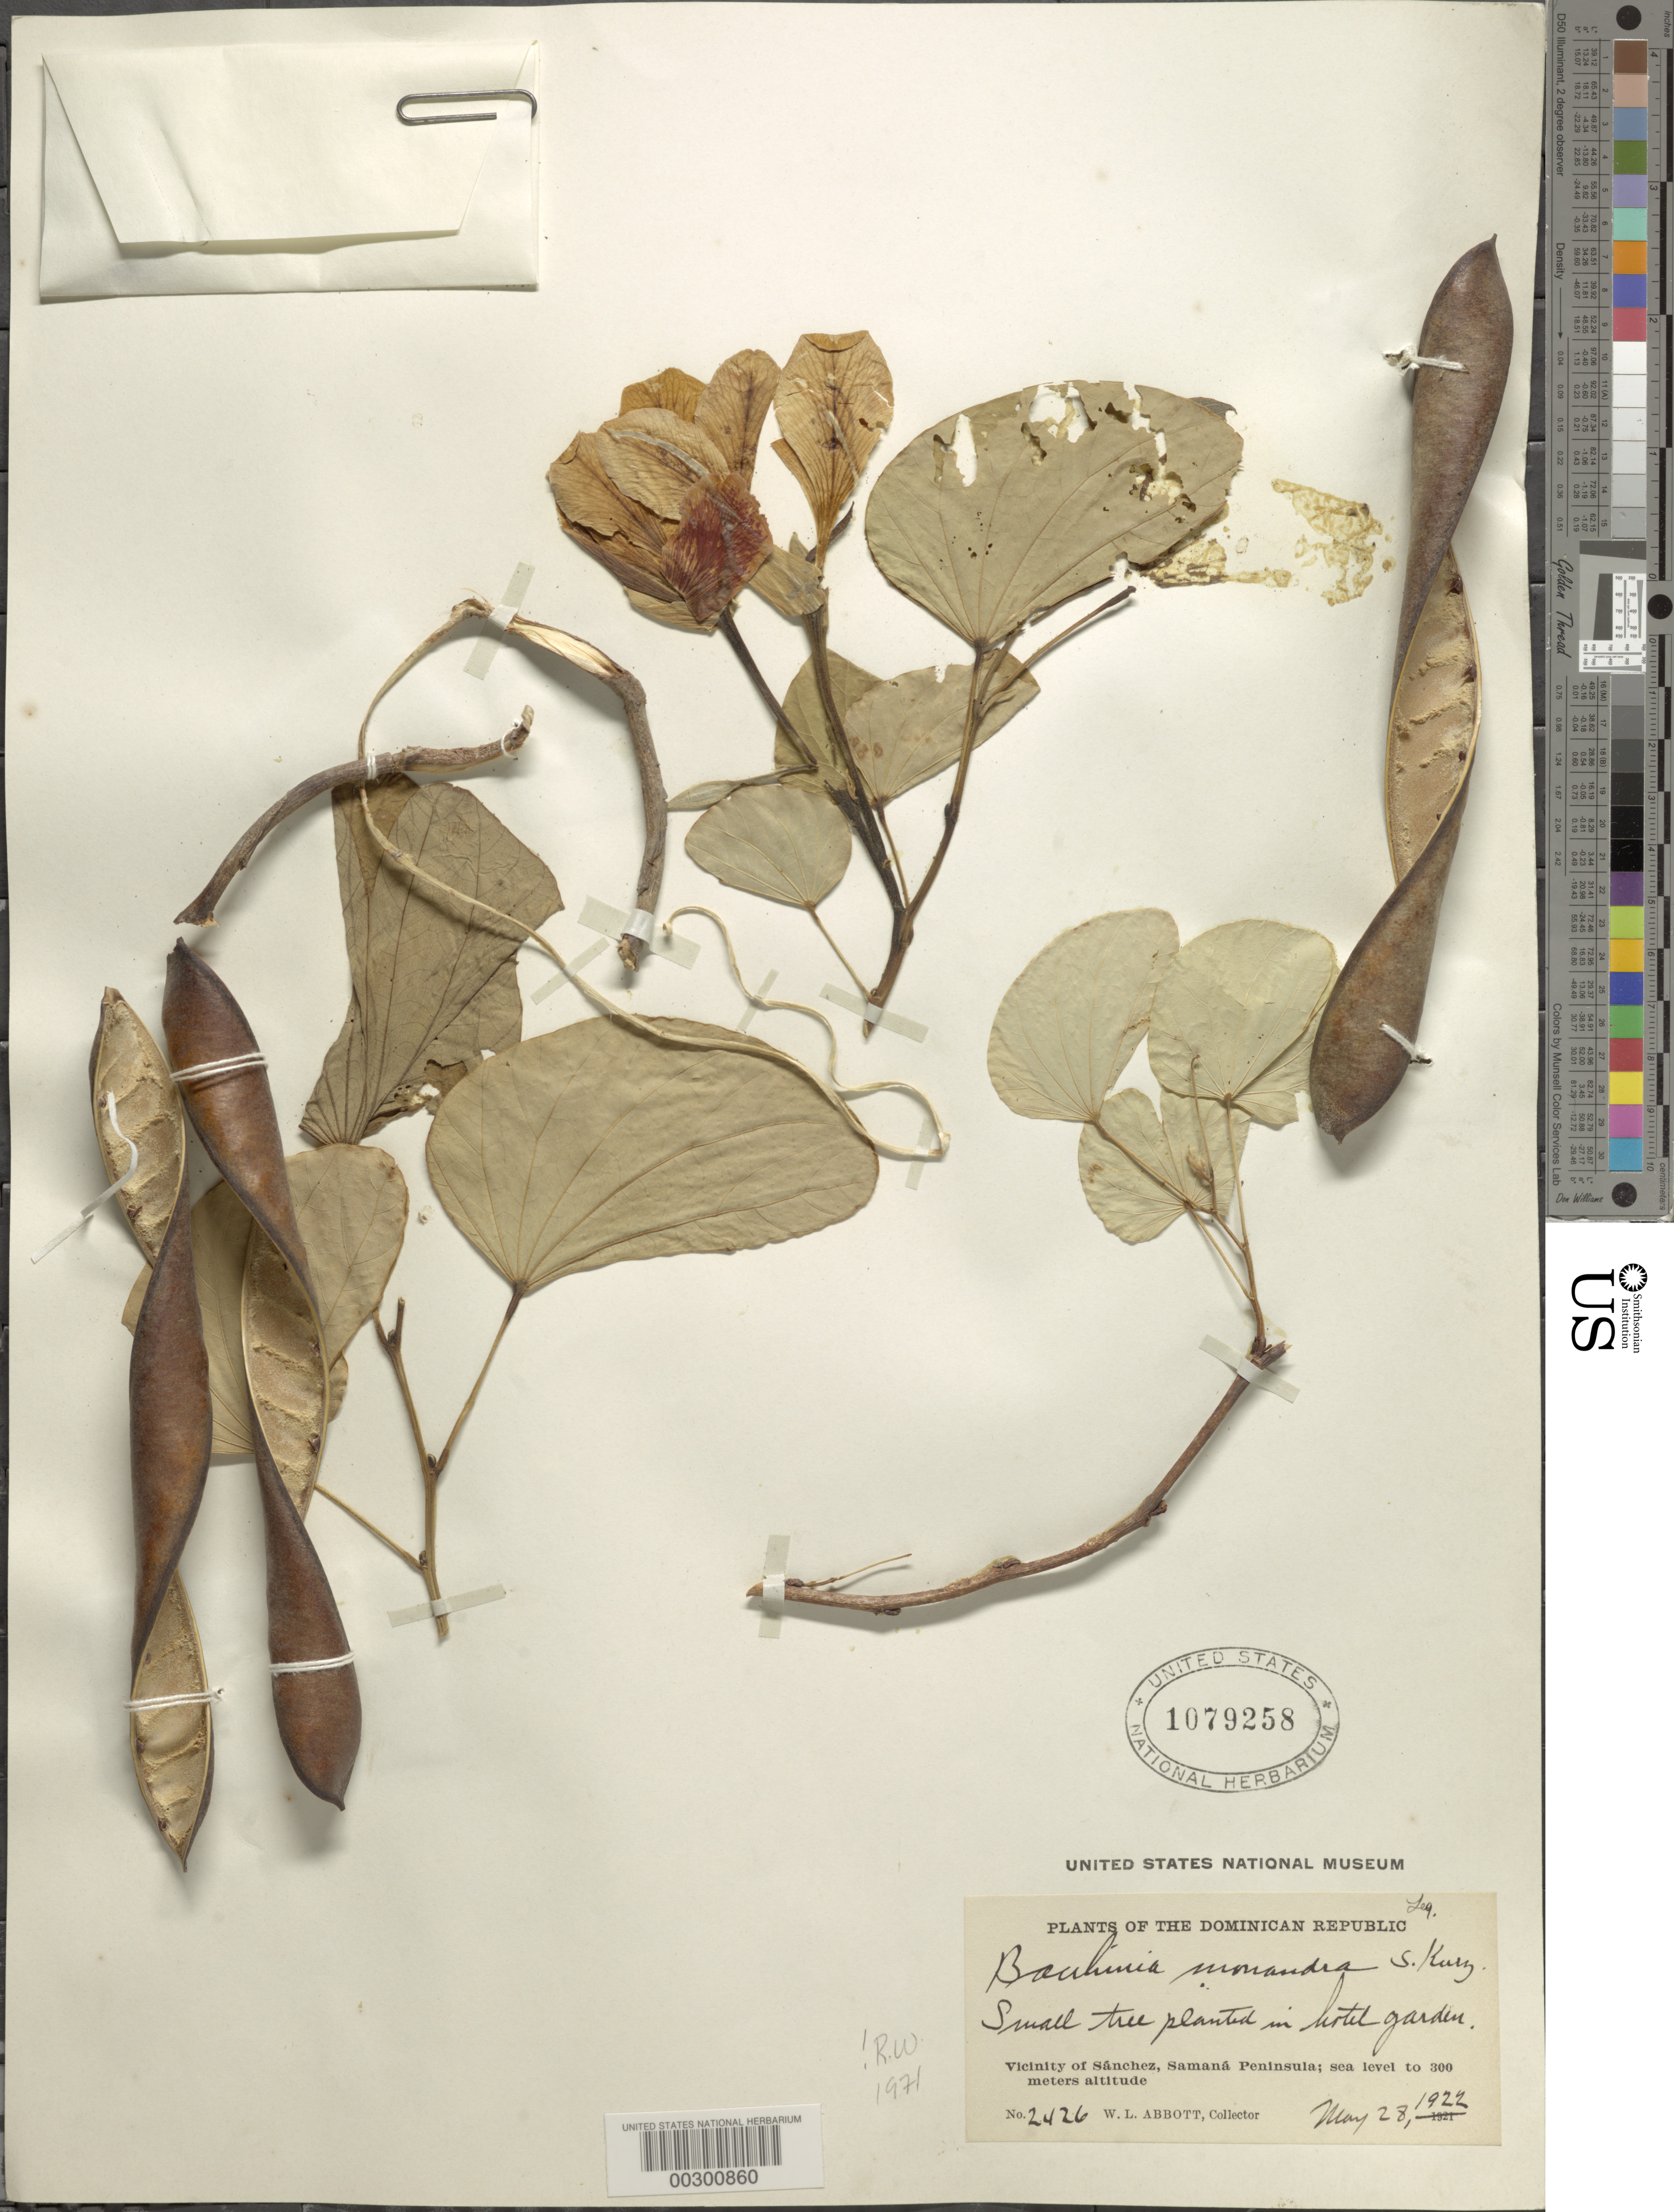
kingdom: Plantae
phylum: Tracheophyta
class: Magnoliopsida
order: Fabales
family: Fabaceae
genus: Bauhinia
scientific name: Bauhinia monandra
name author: Kurz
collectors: W. L. Abbott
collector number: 2426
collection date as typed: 28 May 1922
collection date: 1922-05-28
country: Dominican Republic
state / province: Samaná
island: Hispaniola Island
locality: Vicinity of sanchez, samana peninsula [Samana Peninsula]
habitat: Hotel garden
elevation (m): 0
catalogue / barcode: US 1079258